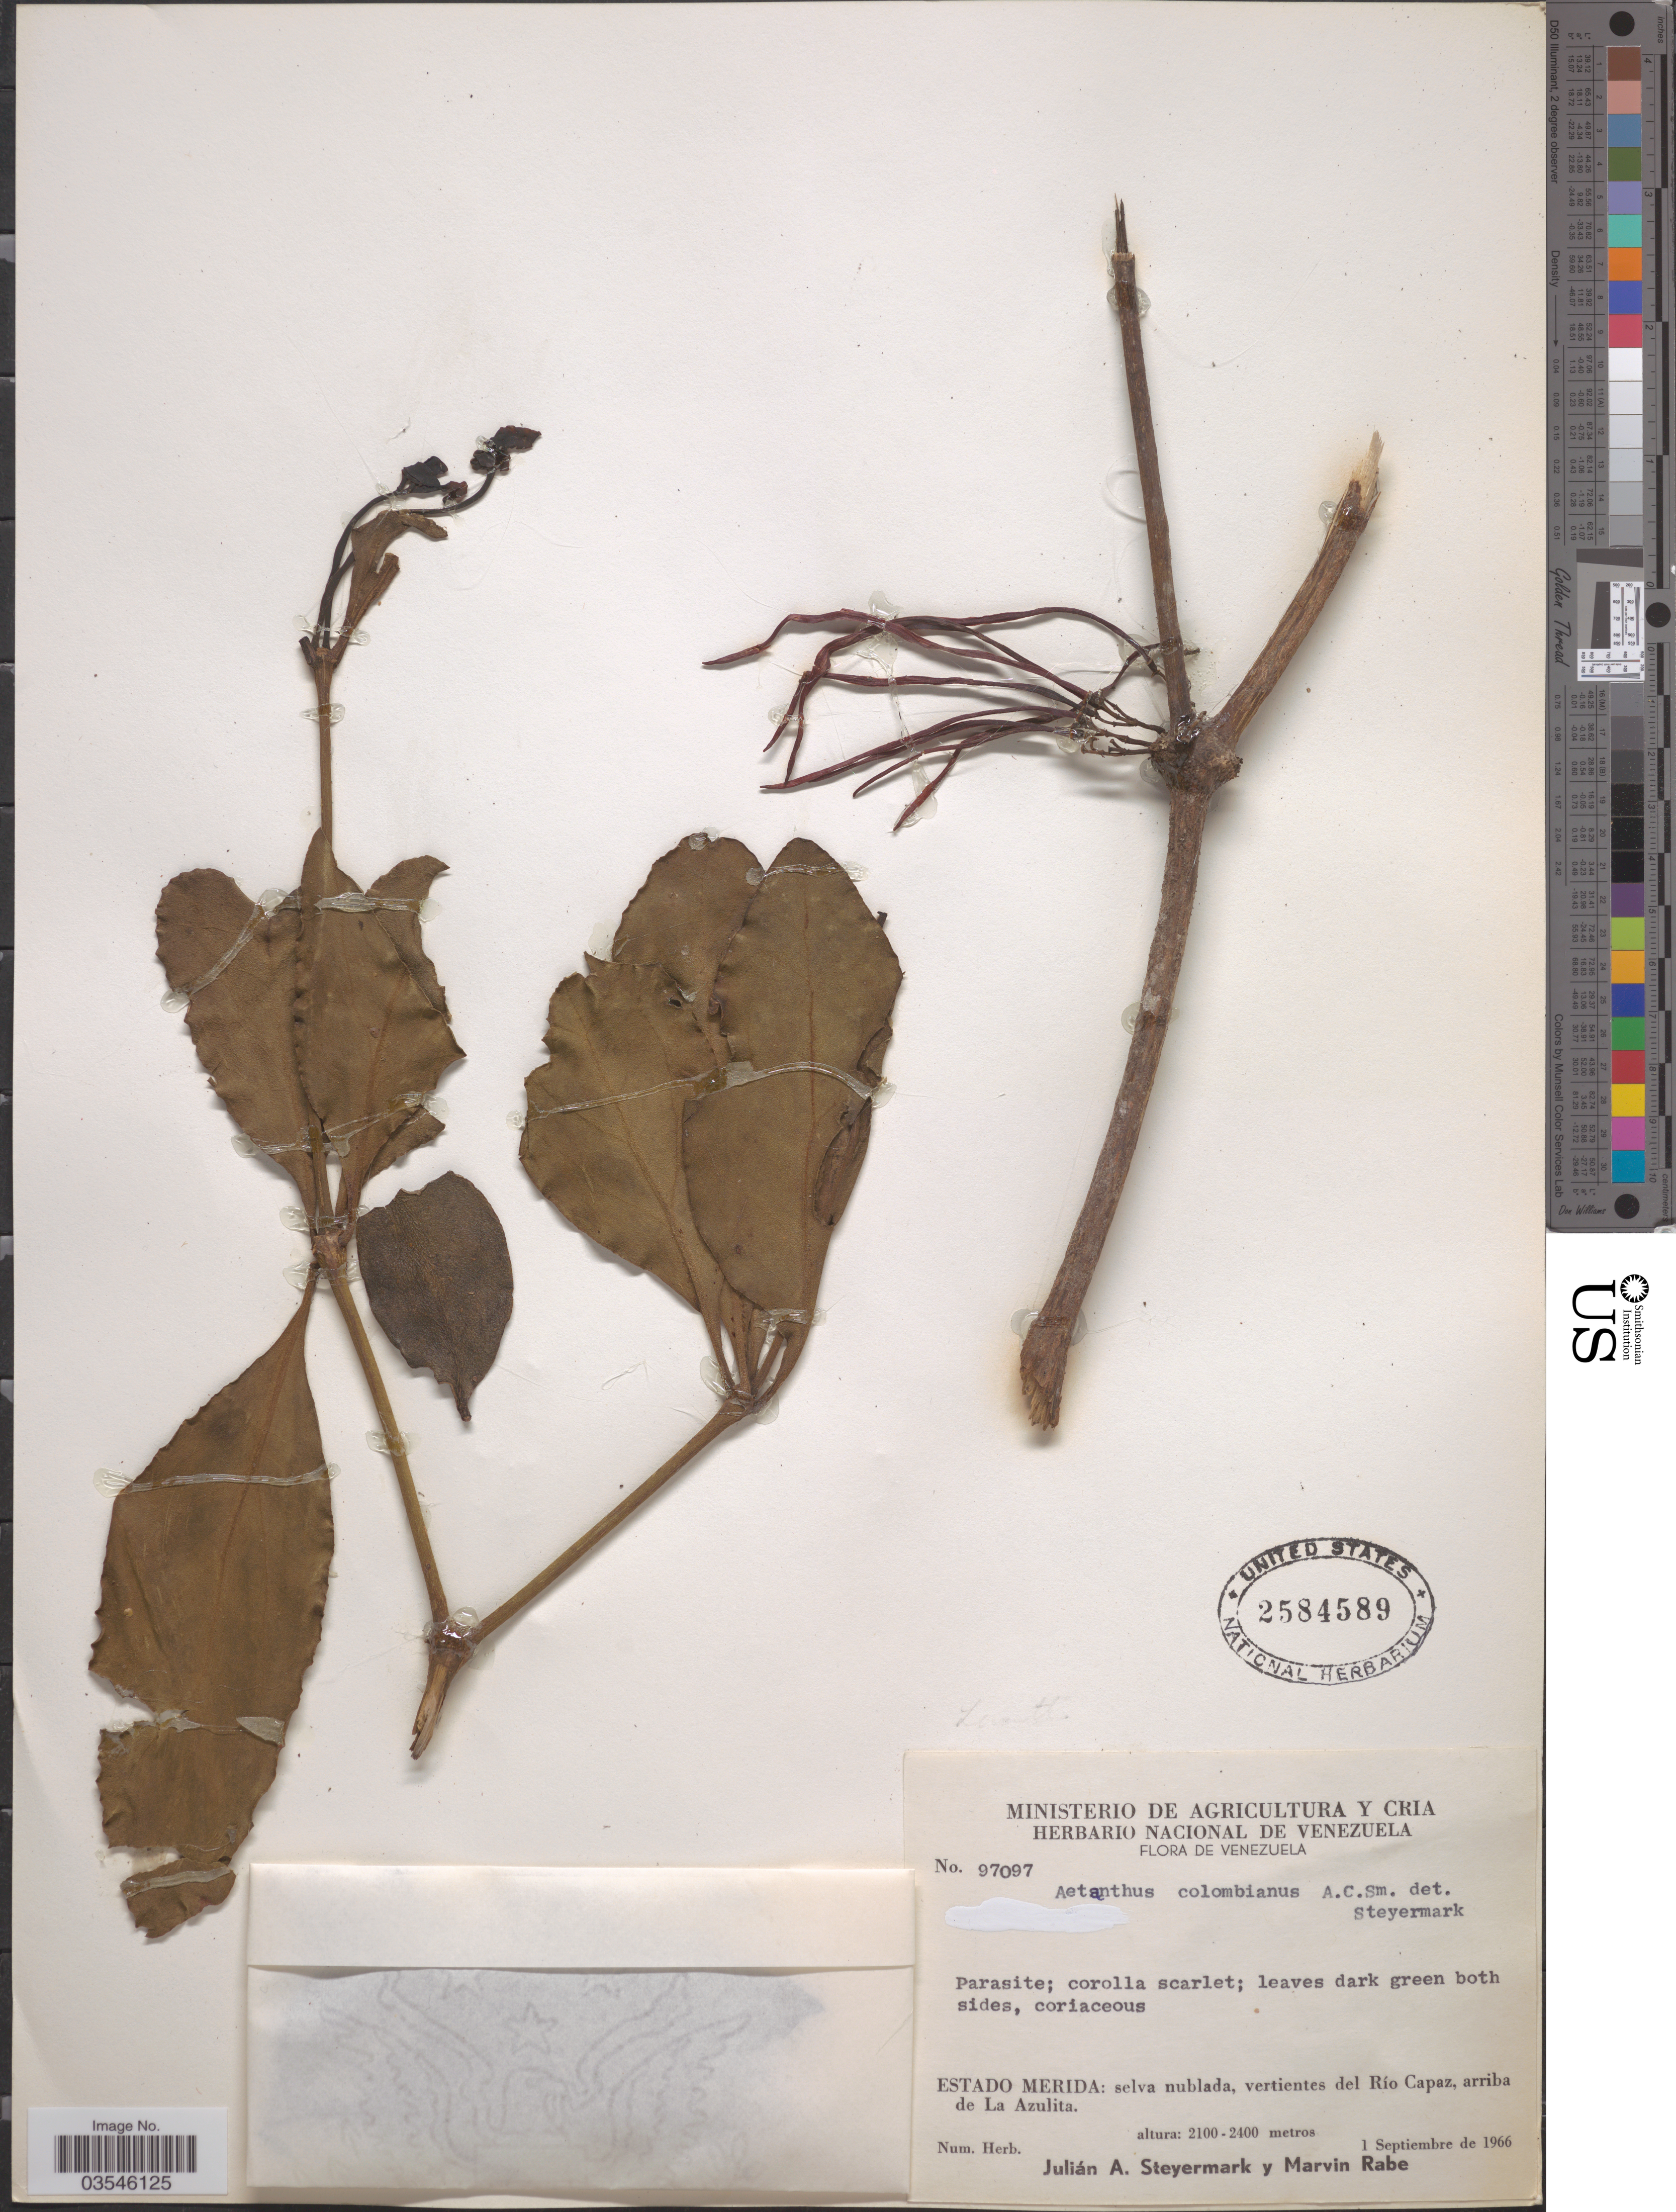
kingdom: Plantae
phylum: Tracheophyta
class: Magnoliopsida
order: Santalales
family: Loranthaceae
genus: Aetanthus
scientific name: Aetanthus colombianus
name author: A.C. Sm.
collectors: J. Steyermark & M. Rabe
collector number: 97097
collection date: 1966-09-01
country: Venezuela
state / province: Mérida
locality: Selva nublada, vertientes del Río Capaz, arriba de La Azulita.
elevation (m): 2100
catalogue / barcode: US 2584589